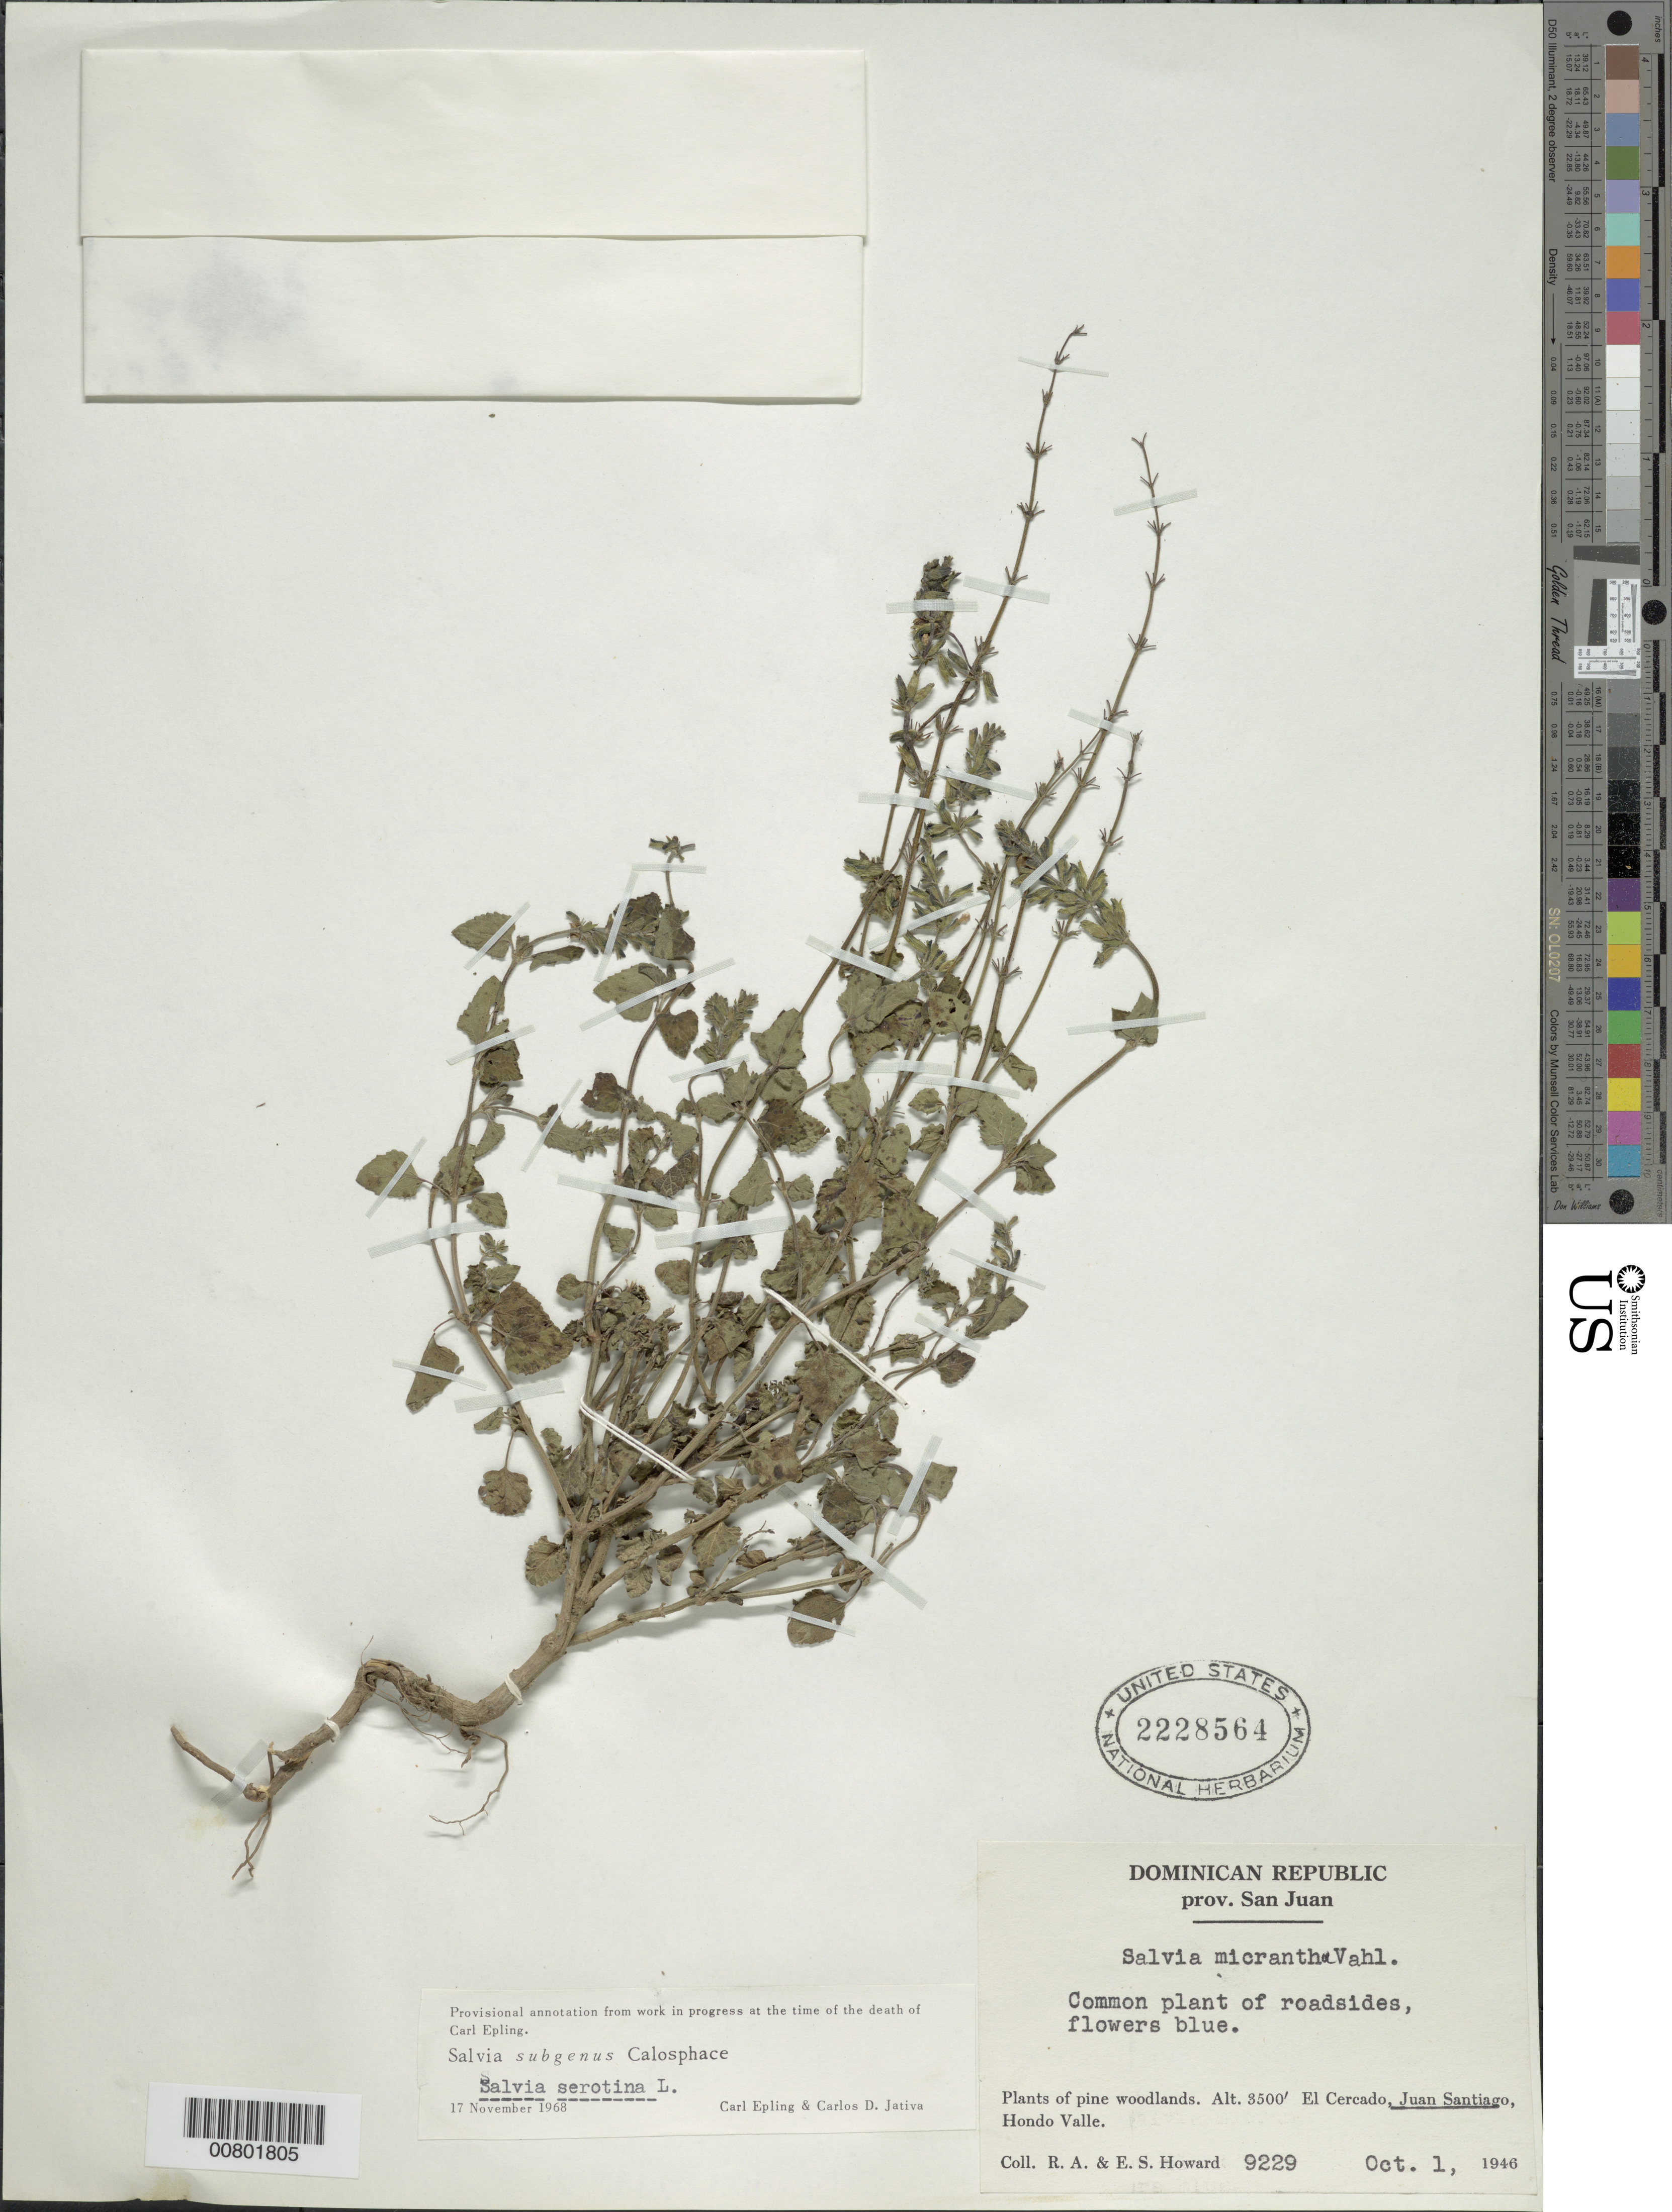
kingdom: Plantae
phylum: Tracheophyta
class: Magnoliopsida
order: Lamiales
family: Lamiaceae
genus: Salvia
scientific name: Salvia serotina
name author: L.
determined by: Epling, C. C.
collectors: R. A. Howard & E. S. Howard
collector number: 9229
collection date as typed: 01 Oct 1946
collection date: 1946-10-01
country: Dominican Republic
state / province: San Juan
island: Hispaniola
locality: El Cercado, Juan Santiago, Hondo Valle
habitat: Roadsides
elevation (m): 1067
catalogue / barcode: US 2228564